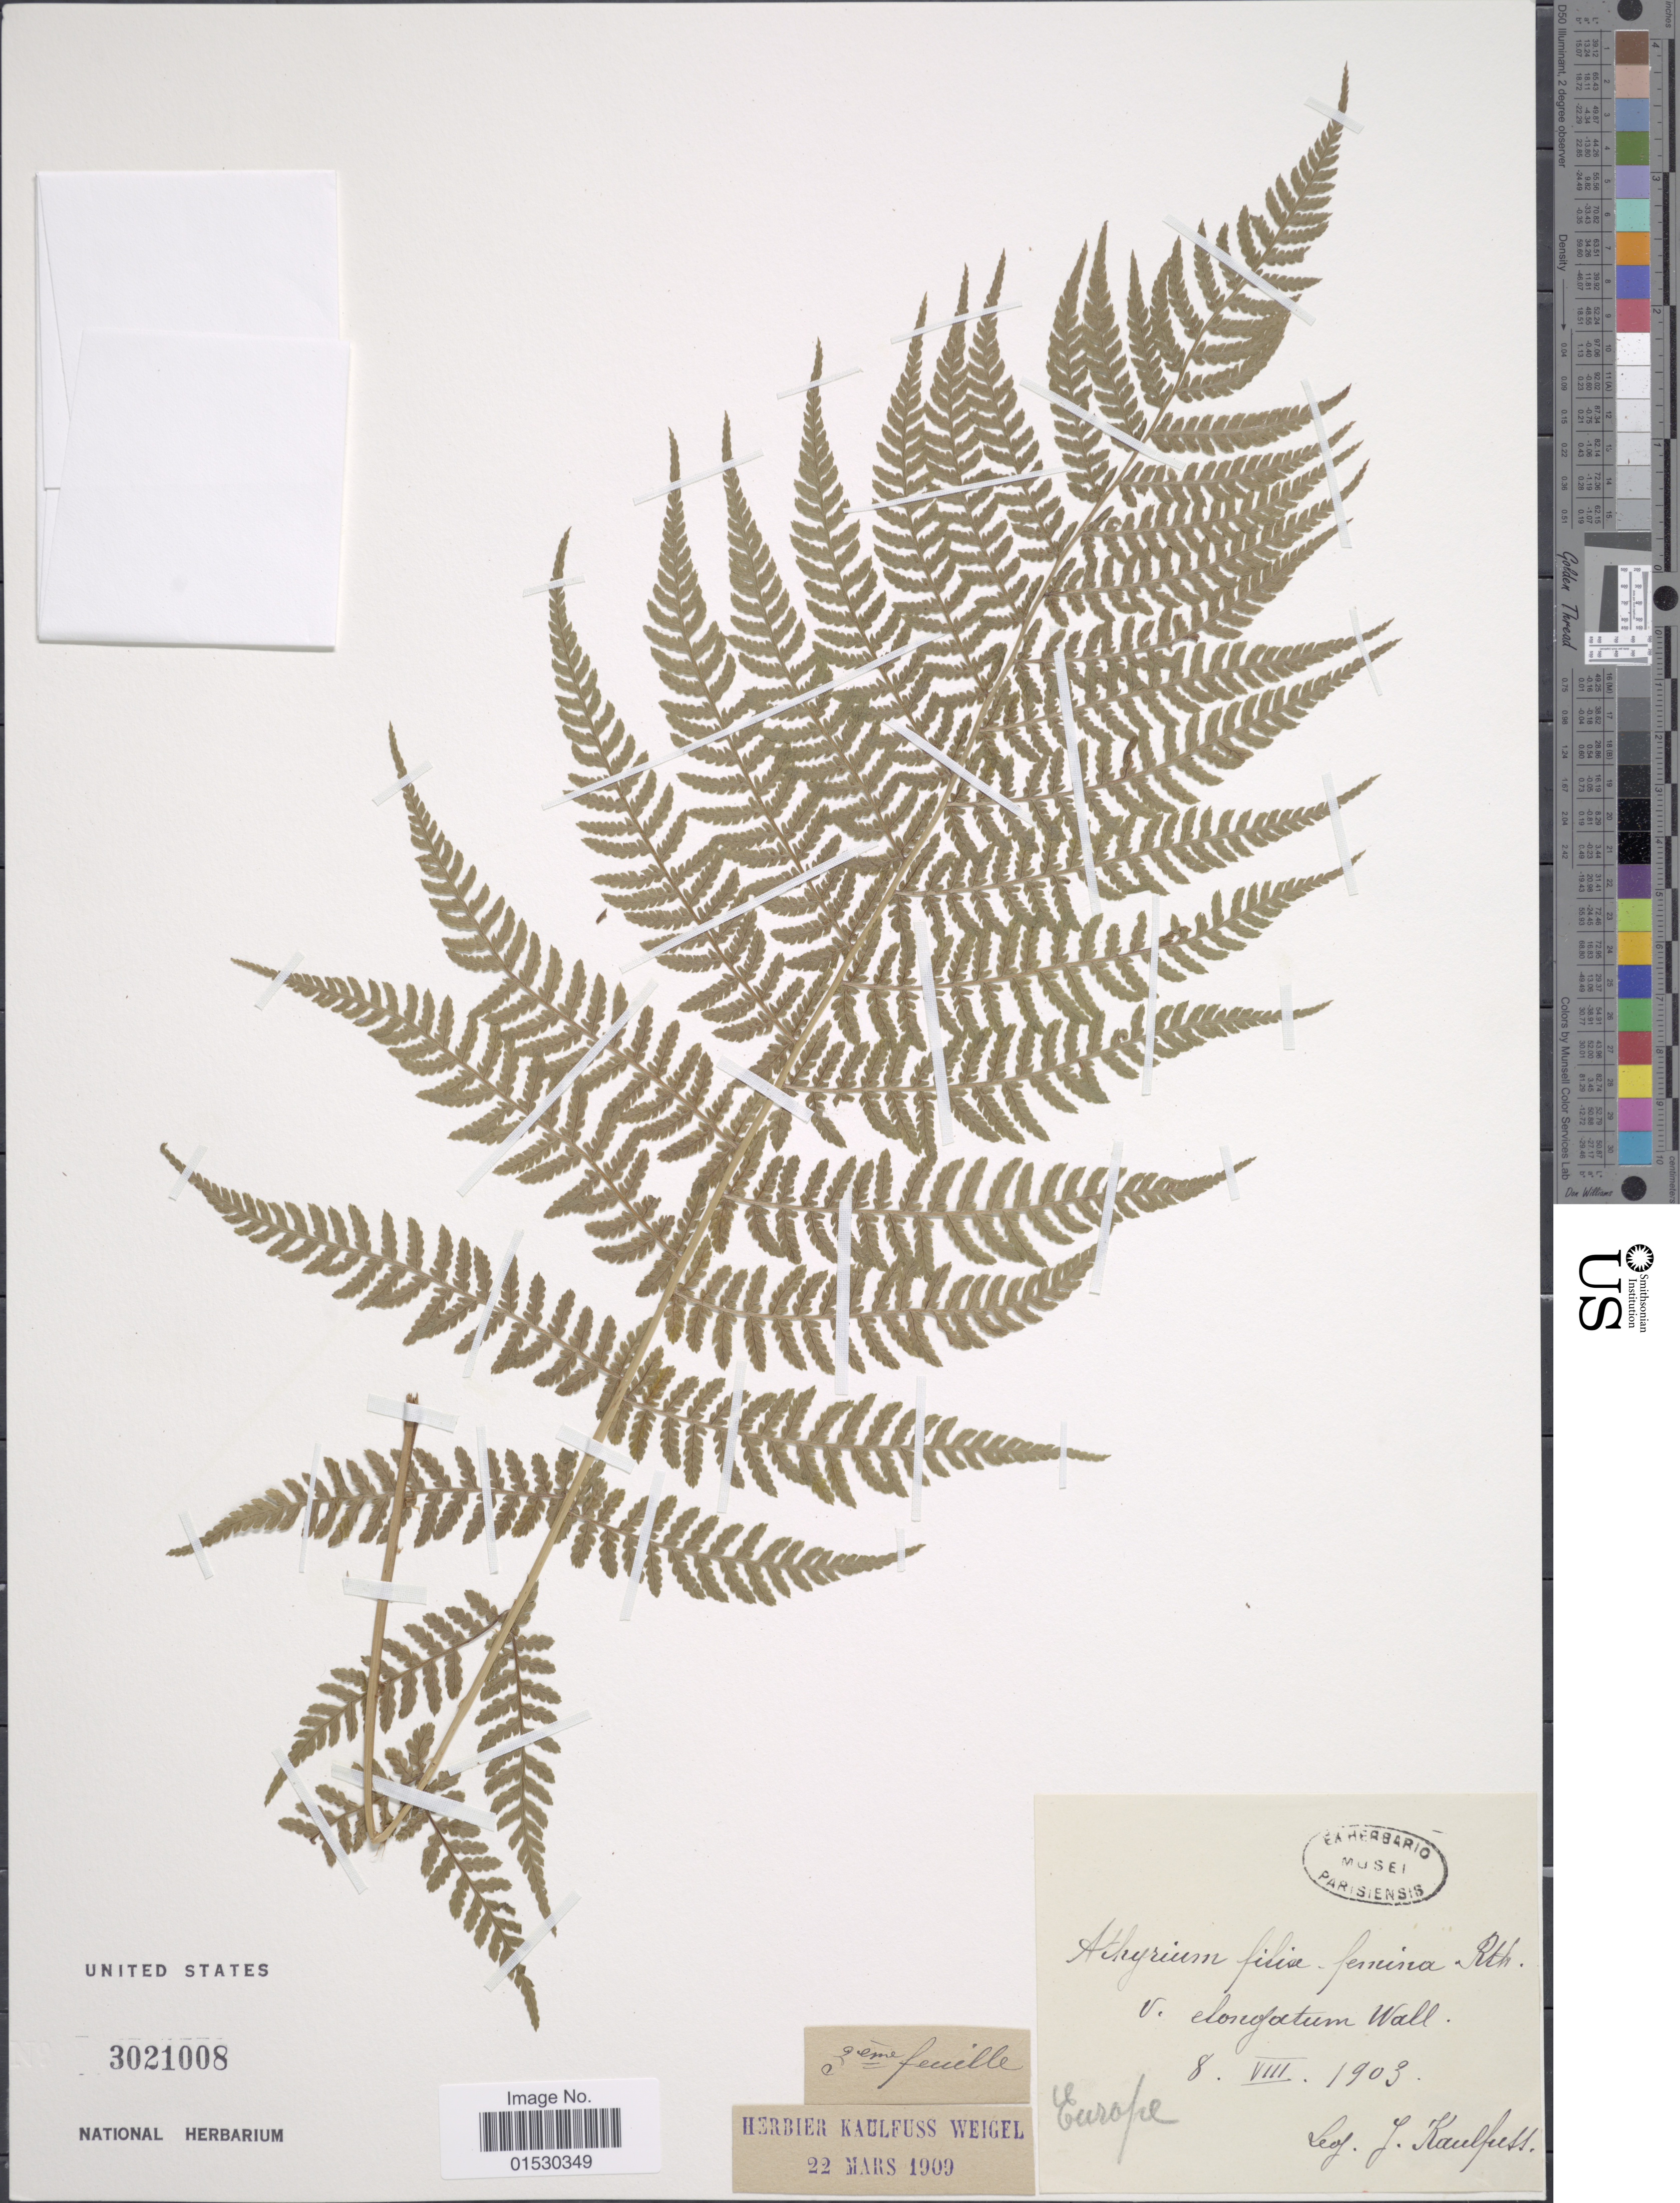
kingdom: Plantae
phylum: Tracheophyta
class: Polypodiopsida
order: Polypodiales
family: Athyriaceae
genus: Athyrium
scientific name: Athyrium filix-femina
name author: (L.) Roth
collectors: J. S. Kaulfuss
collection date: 1903-08-08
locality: Europe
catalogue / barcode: US 3021008